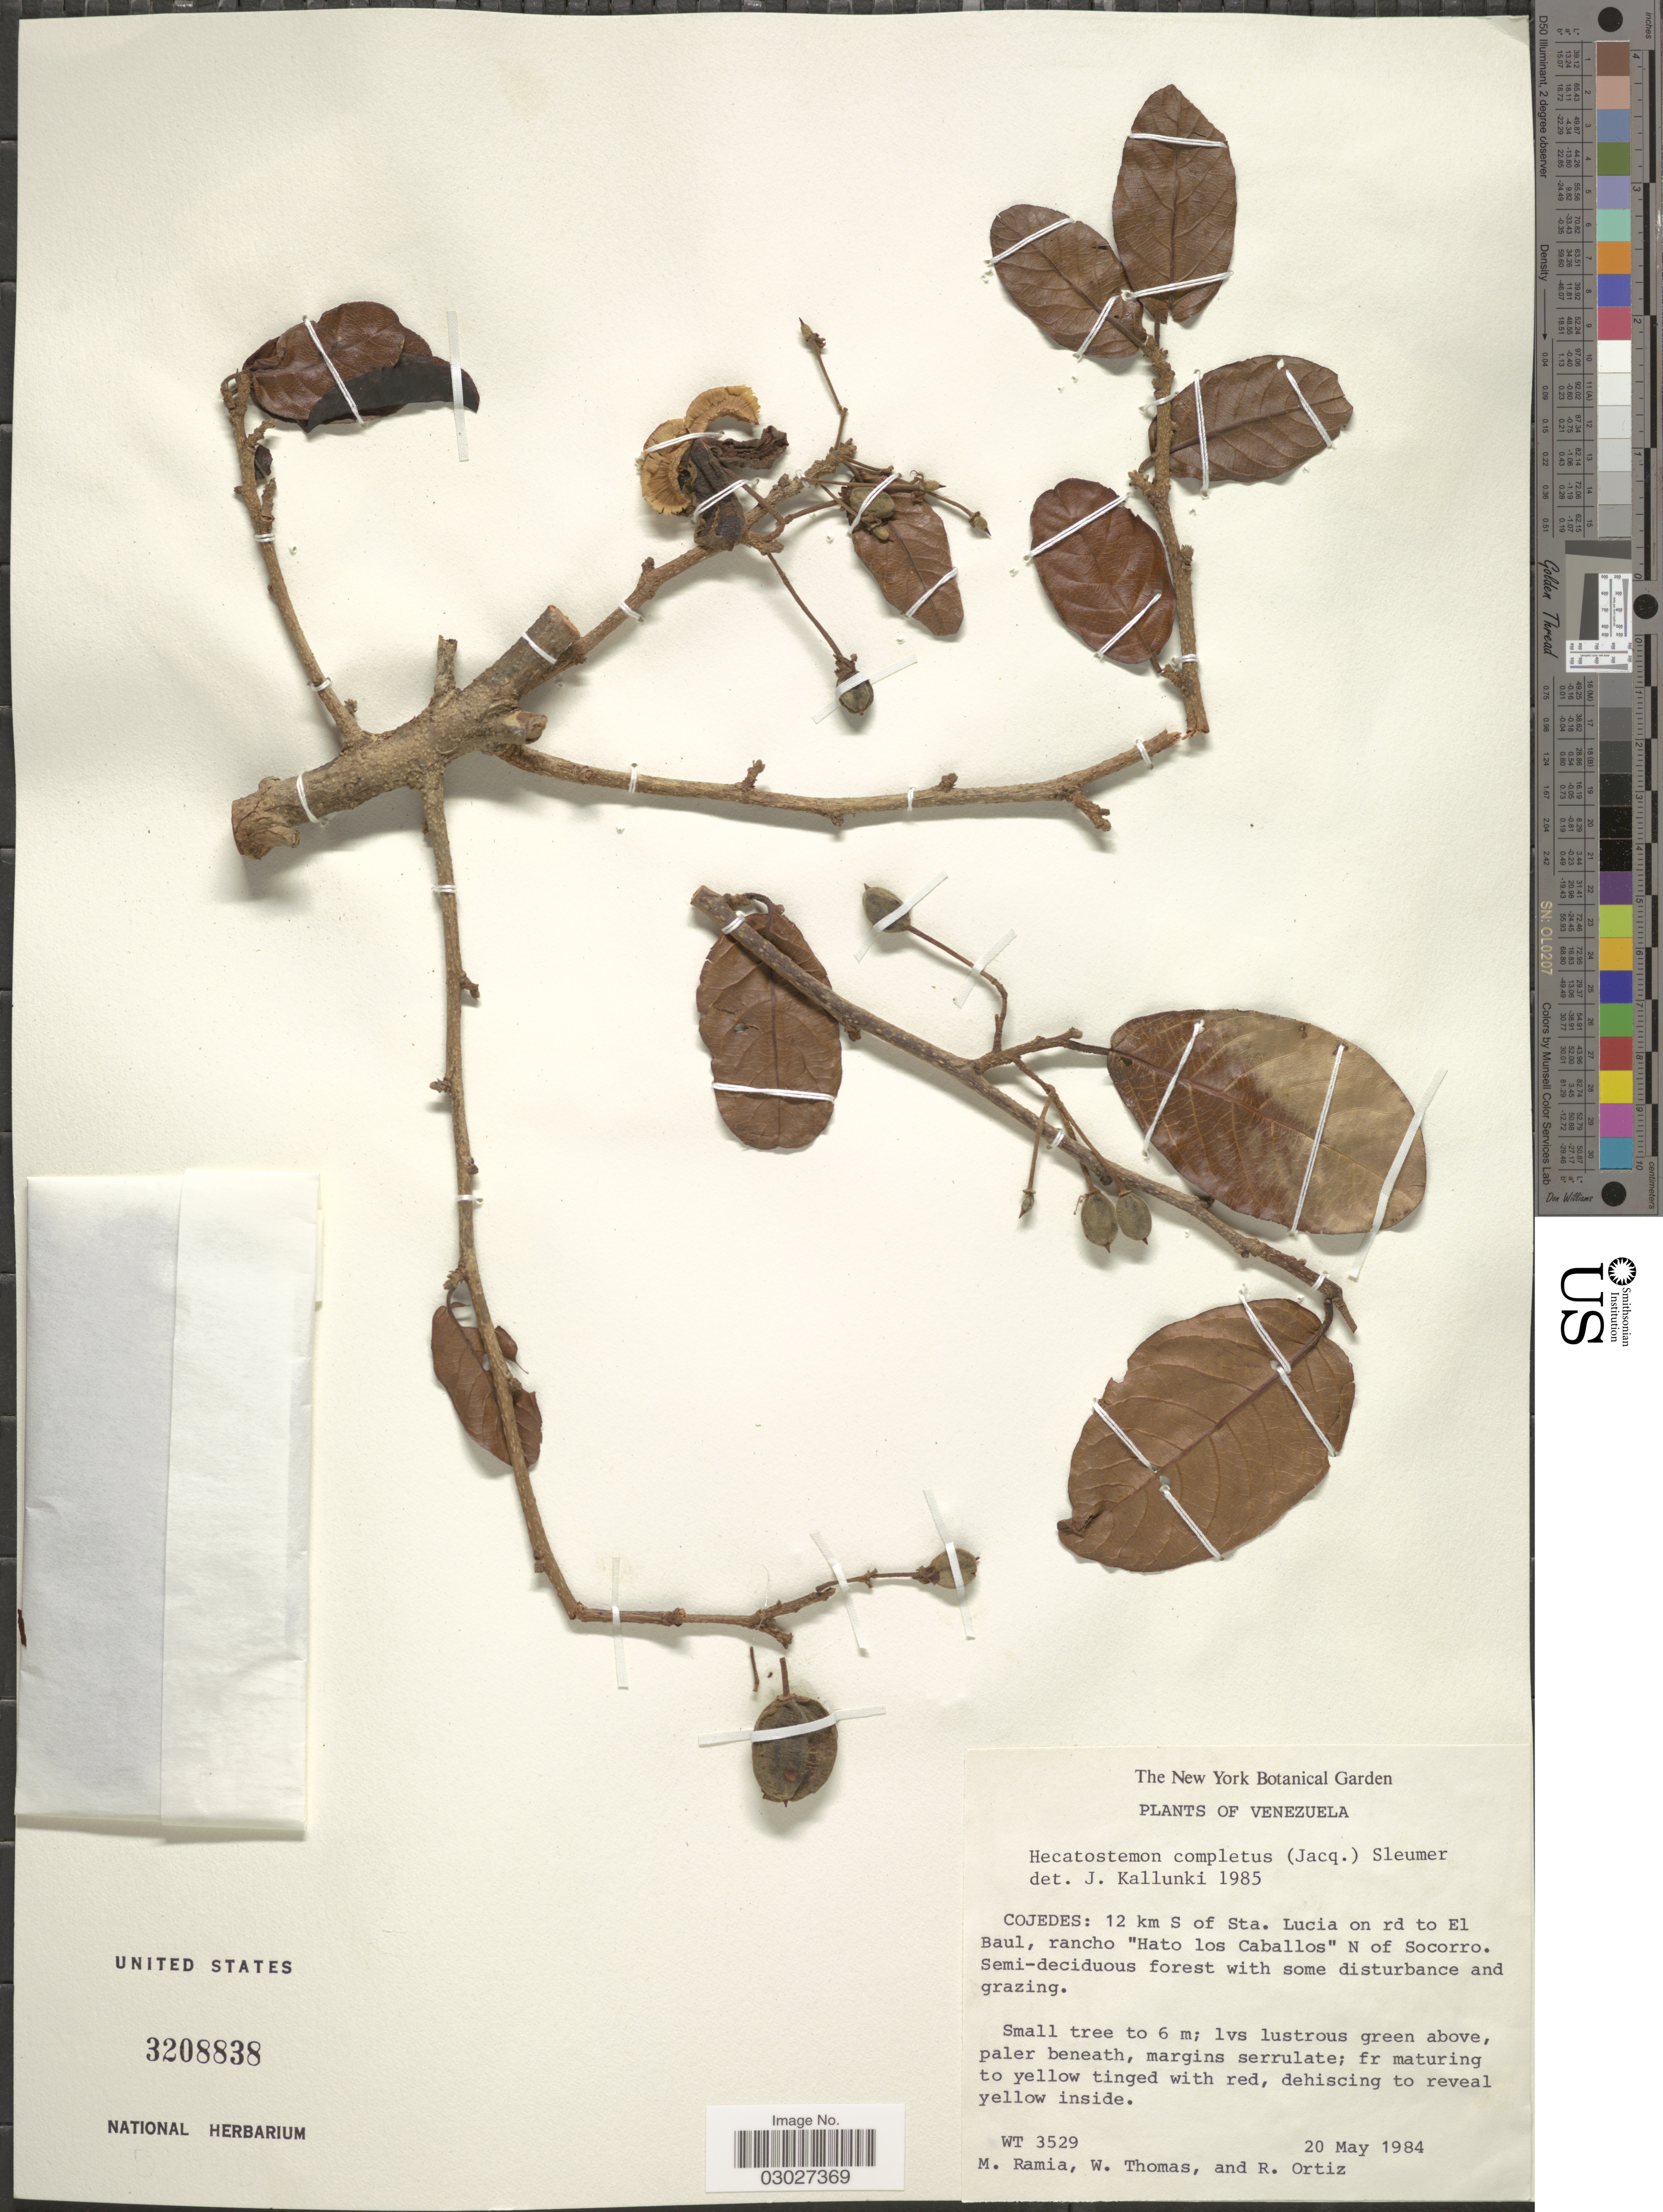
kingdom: Plantae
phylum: Tracheophyta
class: Magnoliopsida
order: Malpighiales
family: Salicaceae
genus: Casearia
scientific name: Casearia completa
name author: (Jacq.) T. Samar. & M.H. Alford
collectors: M. Ramia, W. Thomas & R. Ortiz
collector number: WT 3529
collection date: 1984-05-20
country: Venezuela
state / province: Cojedes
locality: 12 km S of Sta. Lucia on rd to El Baul, rancho 'Hato los Caballos' N of Socorro.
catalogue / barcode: US 3208838